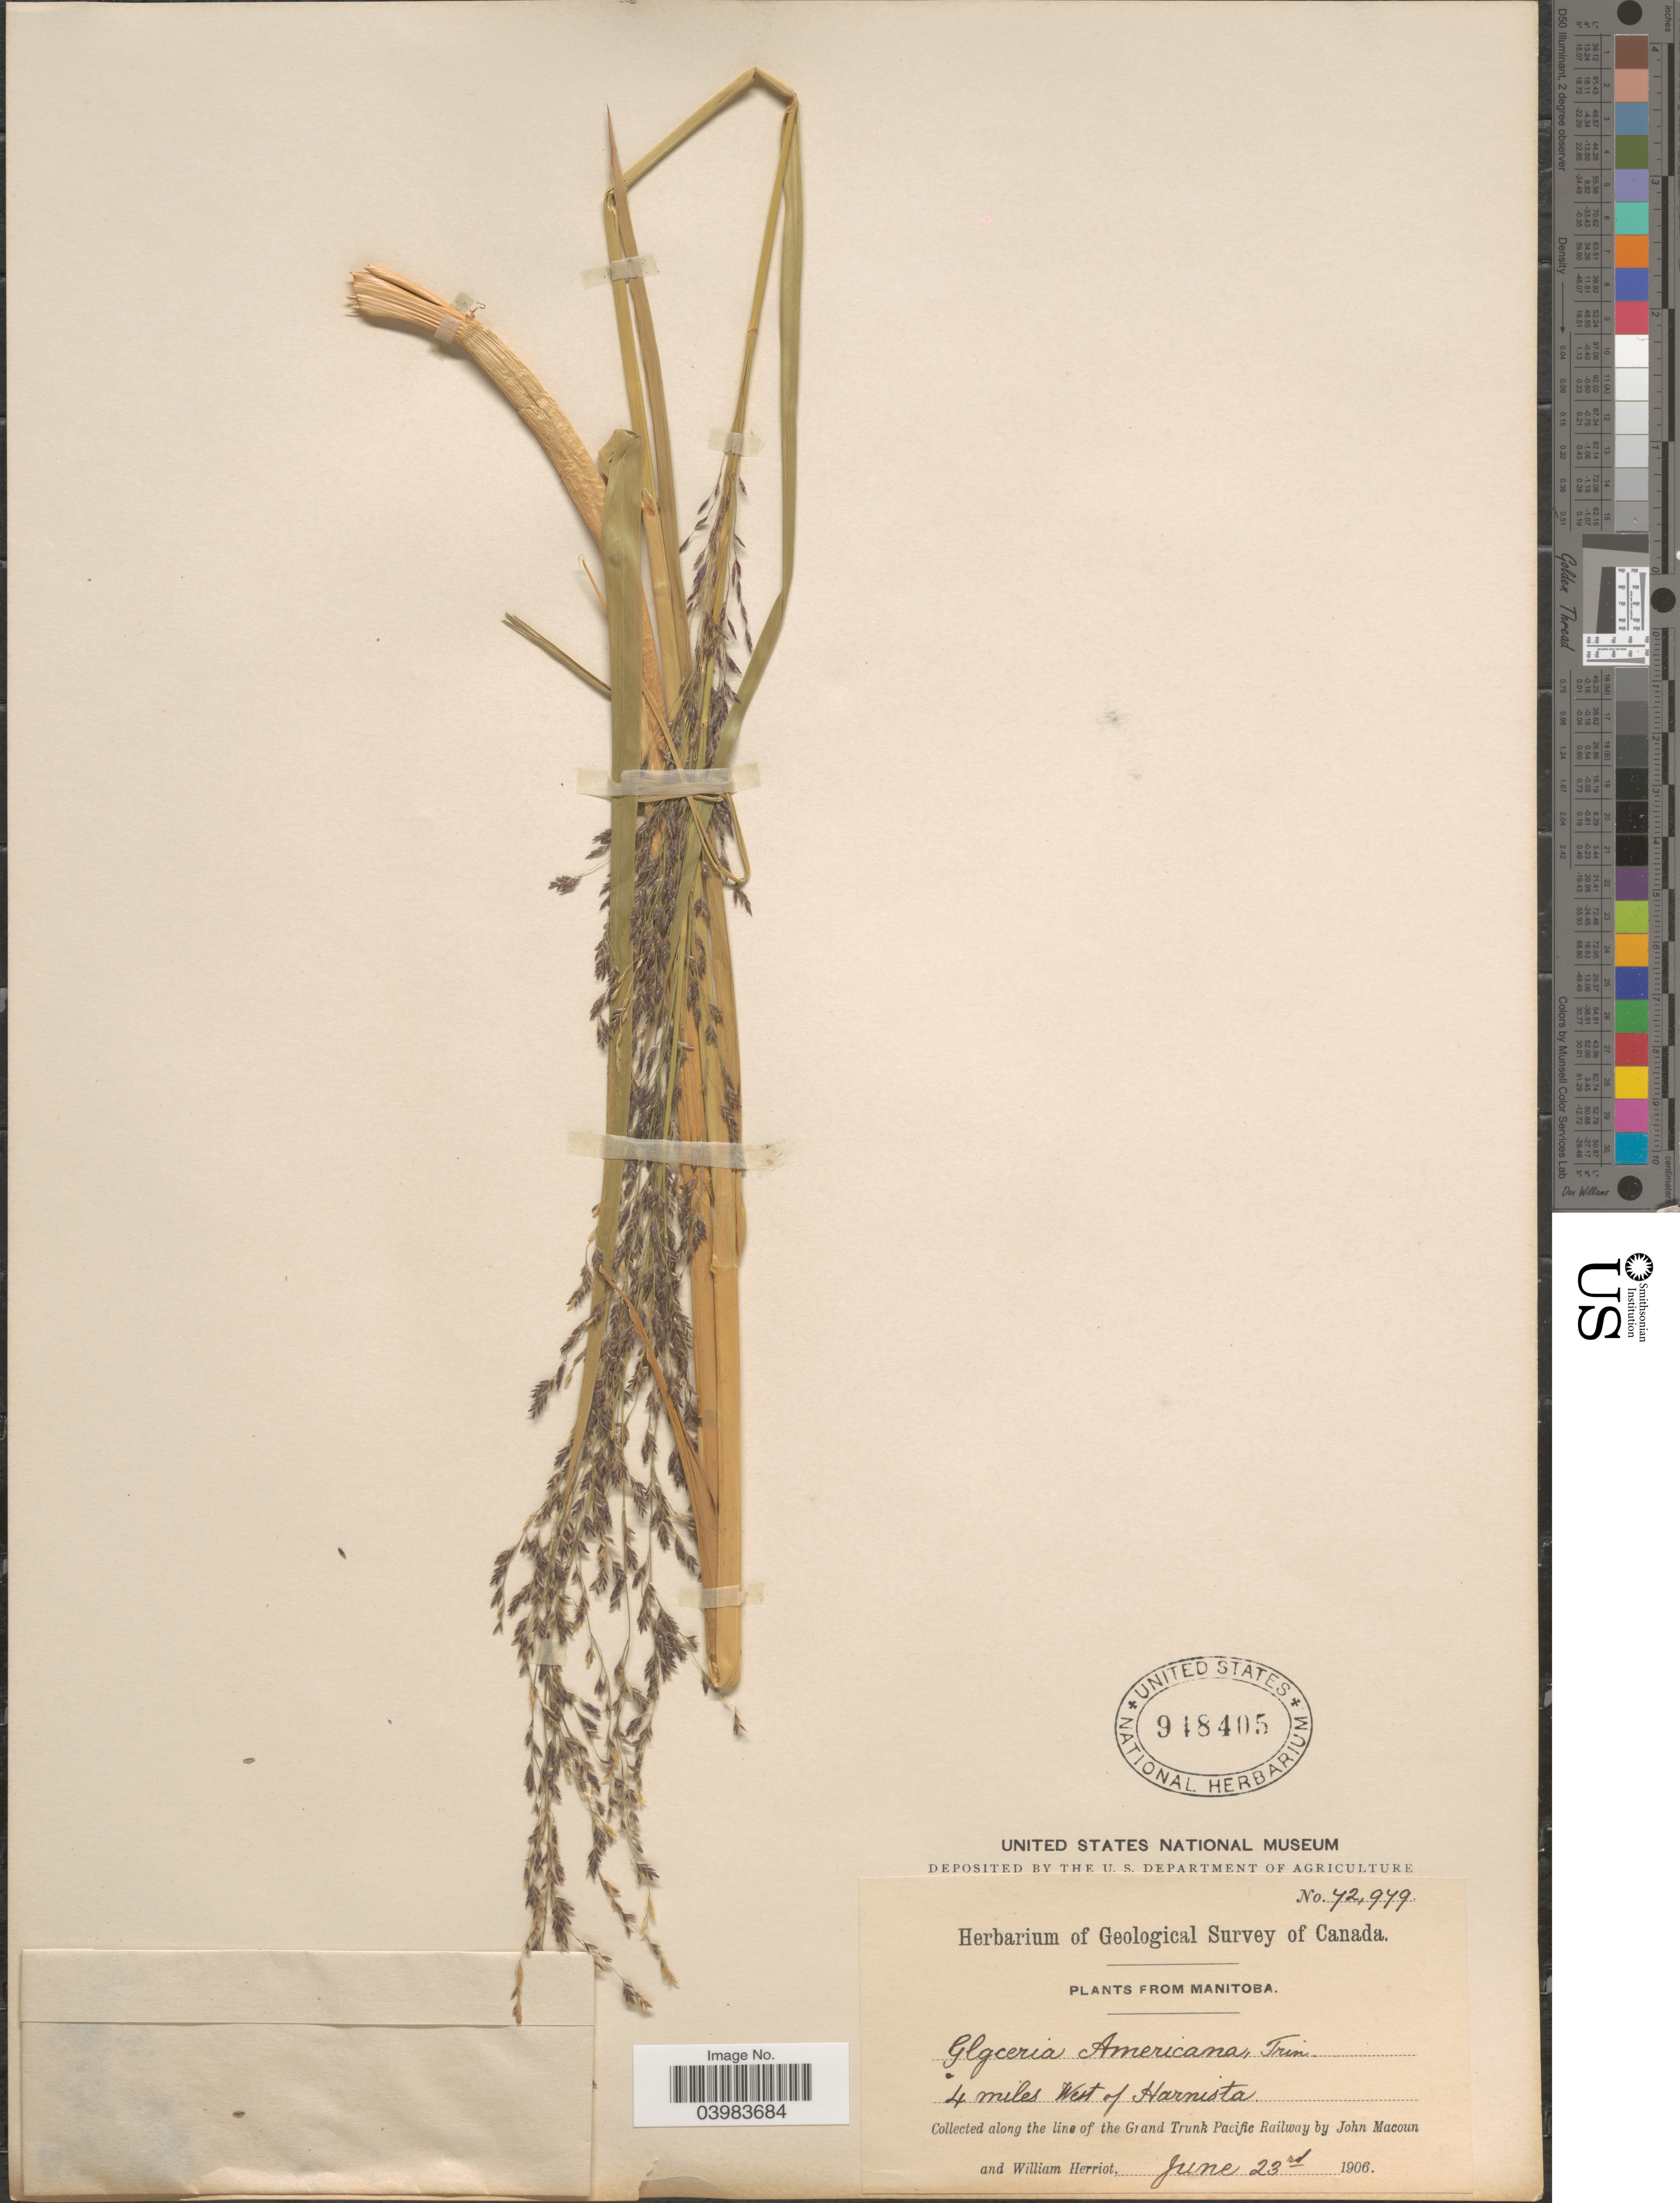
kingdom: Plantae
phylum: Tracheophyta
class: Liliopsida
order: Poales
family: Poaceae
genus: Glyceria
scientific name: Glyceria grandis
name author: S. Watson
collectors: J. Macoun & W. Herriot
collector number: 72979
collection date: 1906-06-23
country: Canada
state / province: Manitoba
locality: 4 miles West of Harnista. Along the line of the Grand Trunk Pacific Railway.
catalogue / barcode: US 948405